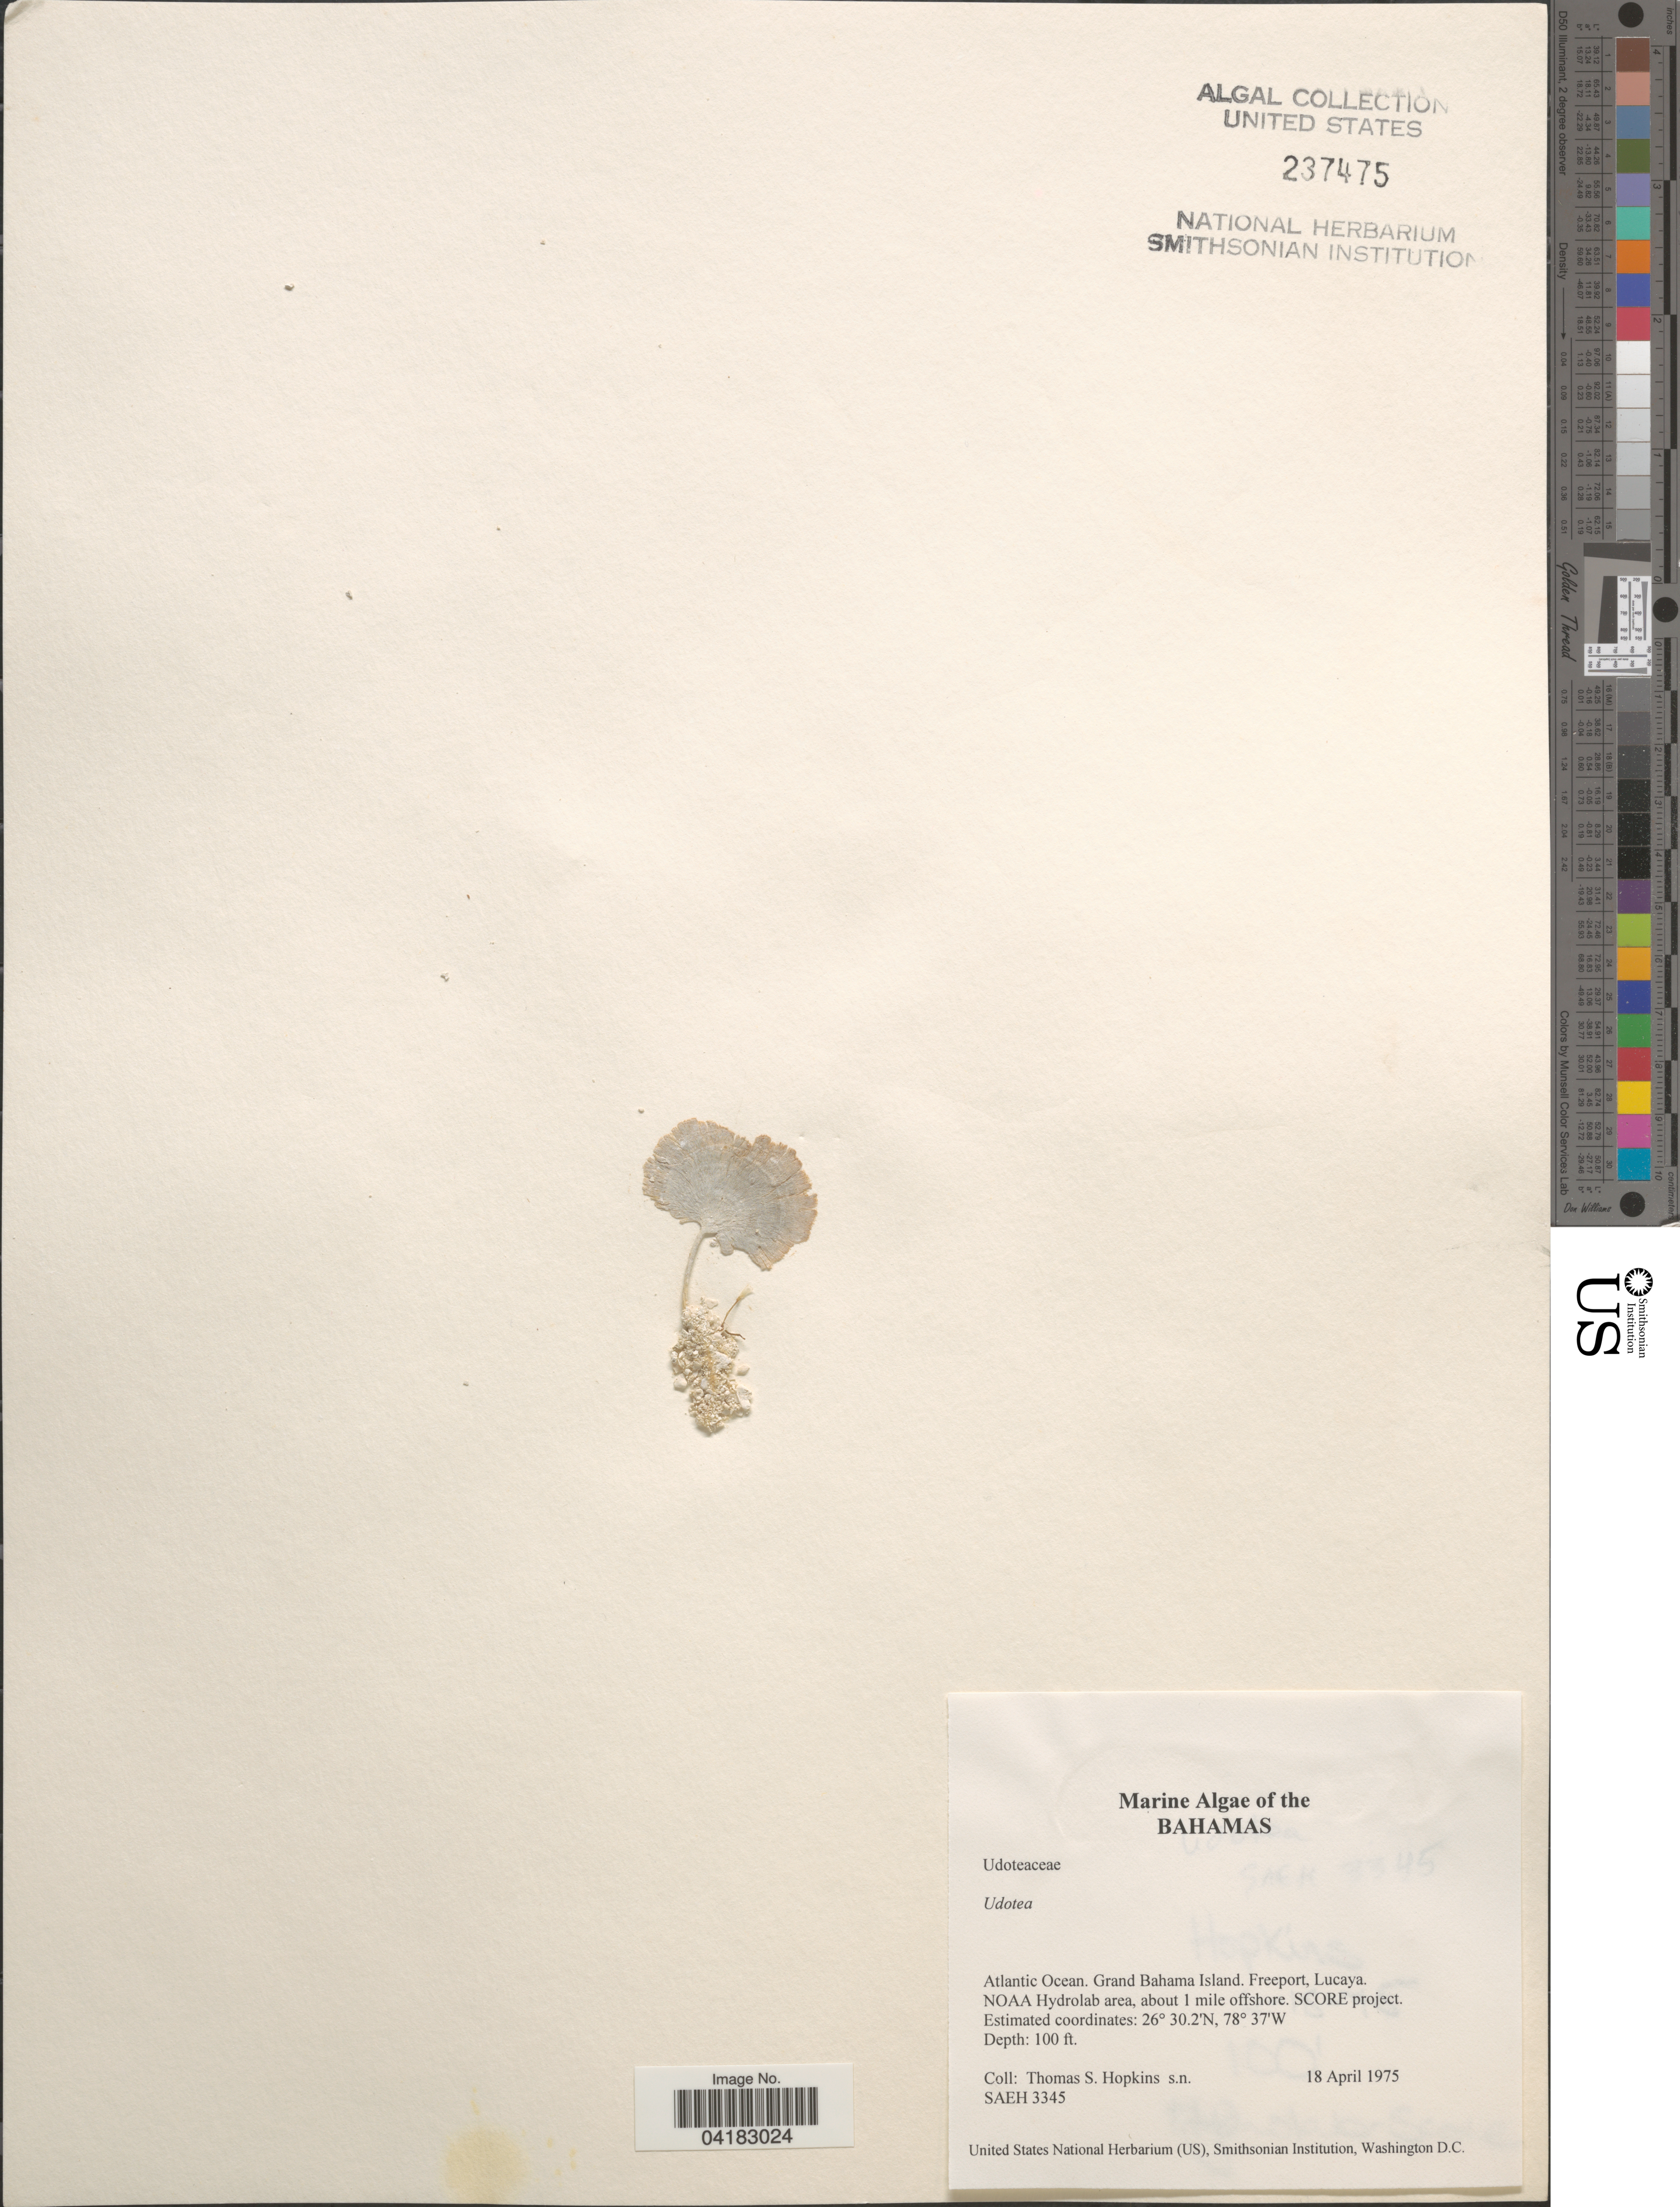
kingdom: Plantae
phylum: Chlorophyta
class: Ulvophyceae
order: Bryopsidales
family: Udoteaceae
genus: Udotea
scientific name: Udotea sp.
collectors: T. Hopkins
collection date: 1975-04-18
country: Bahamas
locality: Atlantic Ocean. Grand Bahama Island. Freeport, Lucaya. NOAA Hydrolab area, about 1 mile offshore. SCORE project.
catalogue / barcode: US 237475